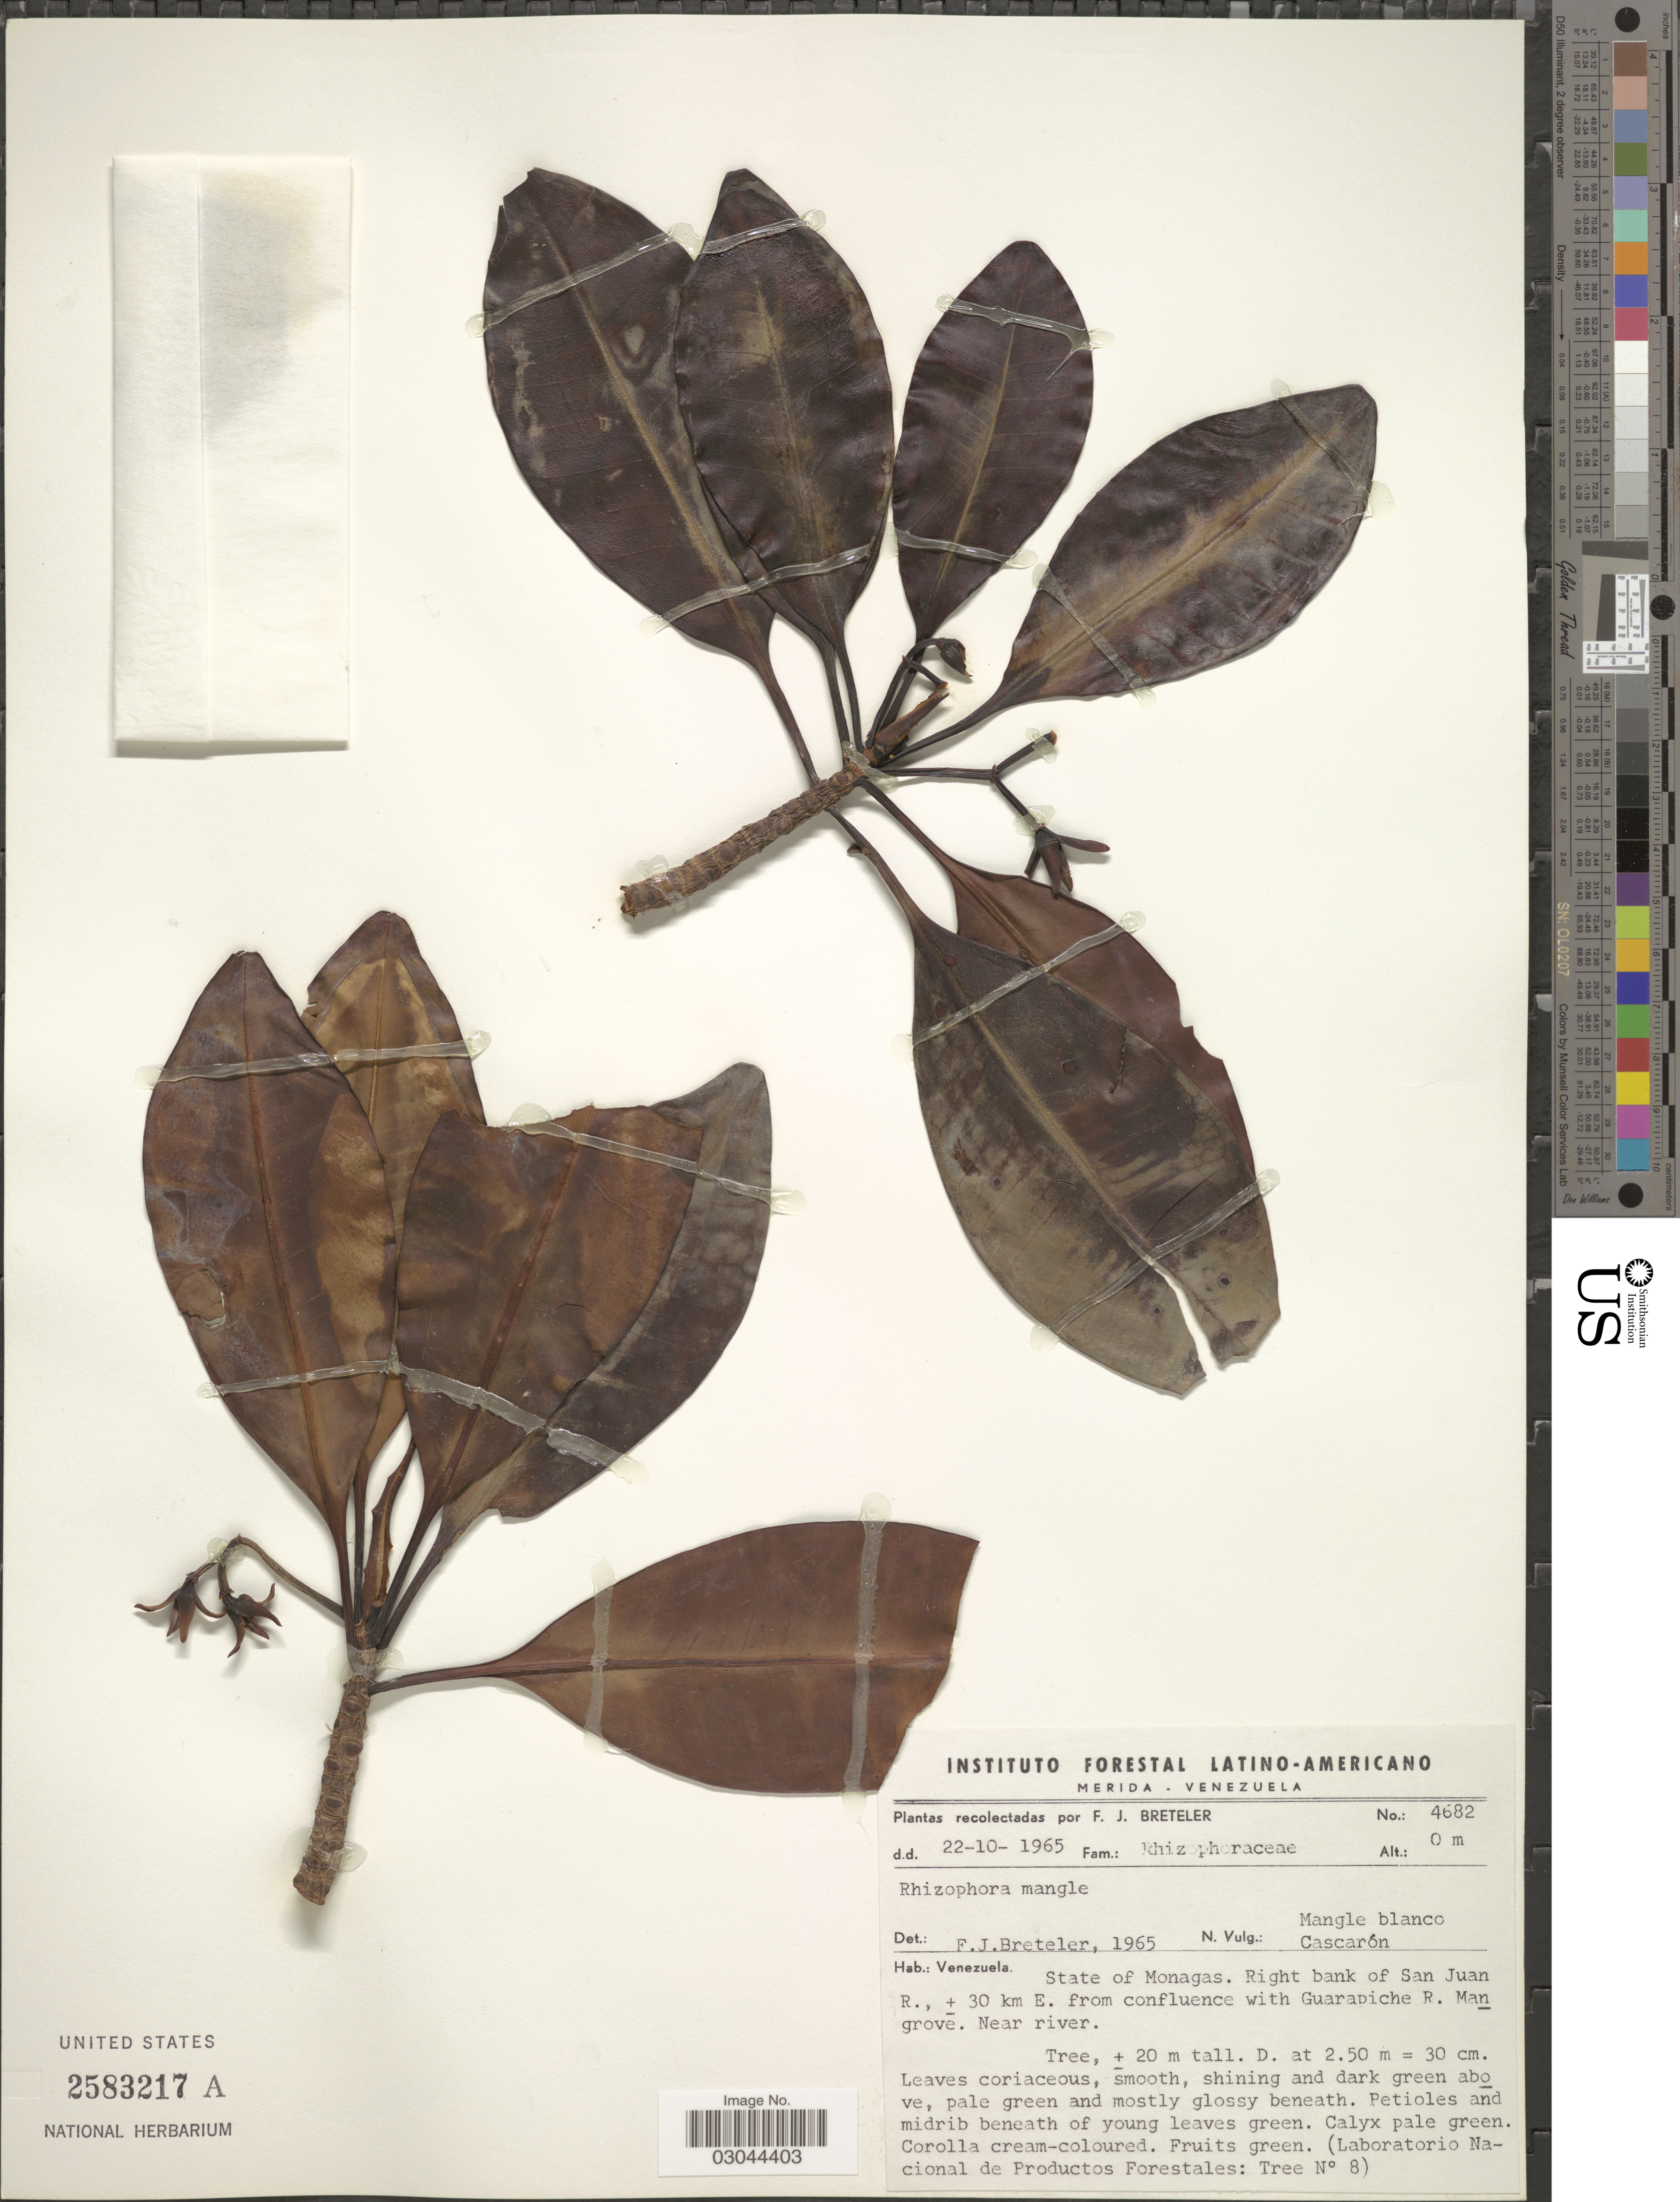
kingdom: Plantae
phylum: Tracheophyta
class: Magnoliopsida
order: Malpighiales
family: Rhizophoraceae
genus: Rhizophora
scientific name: Rhizophora mangle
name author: L.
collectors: F. J. Breteler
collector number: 4682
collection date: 1965-10-22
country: Venezuela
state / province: Monagas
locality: State of Monagas. Right bank of San Juan R., ± 30 km E. from confluence with Guarapiche R. Mangrove. Near river.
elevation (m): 0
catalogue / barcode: US 2583217A